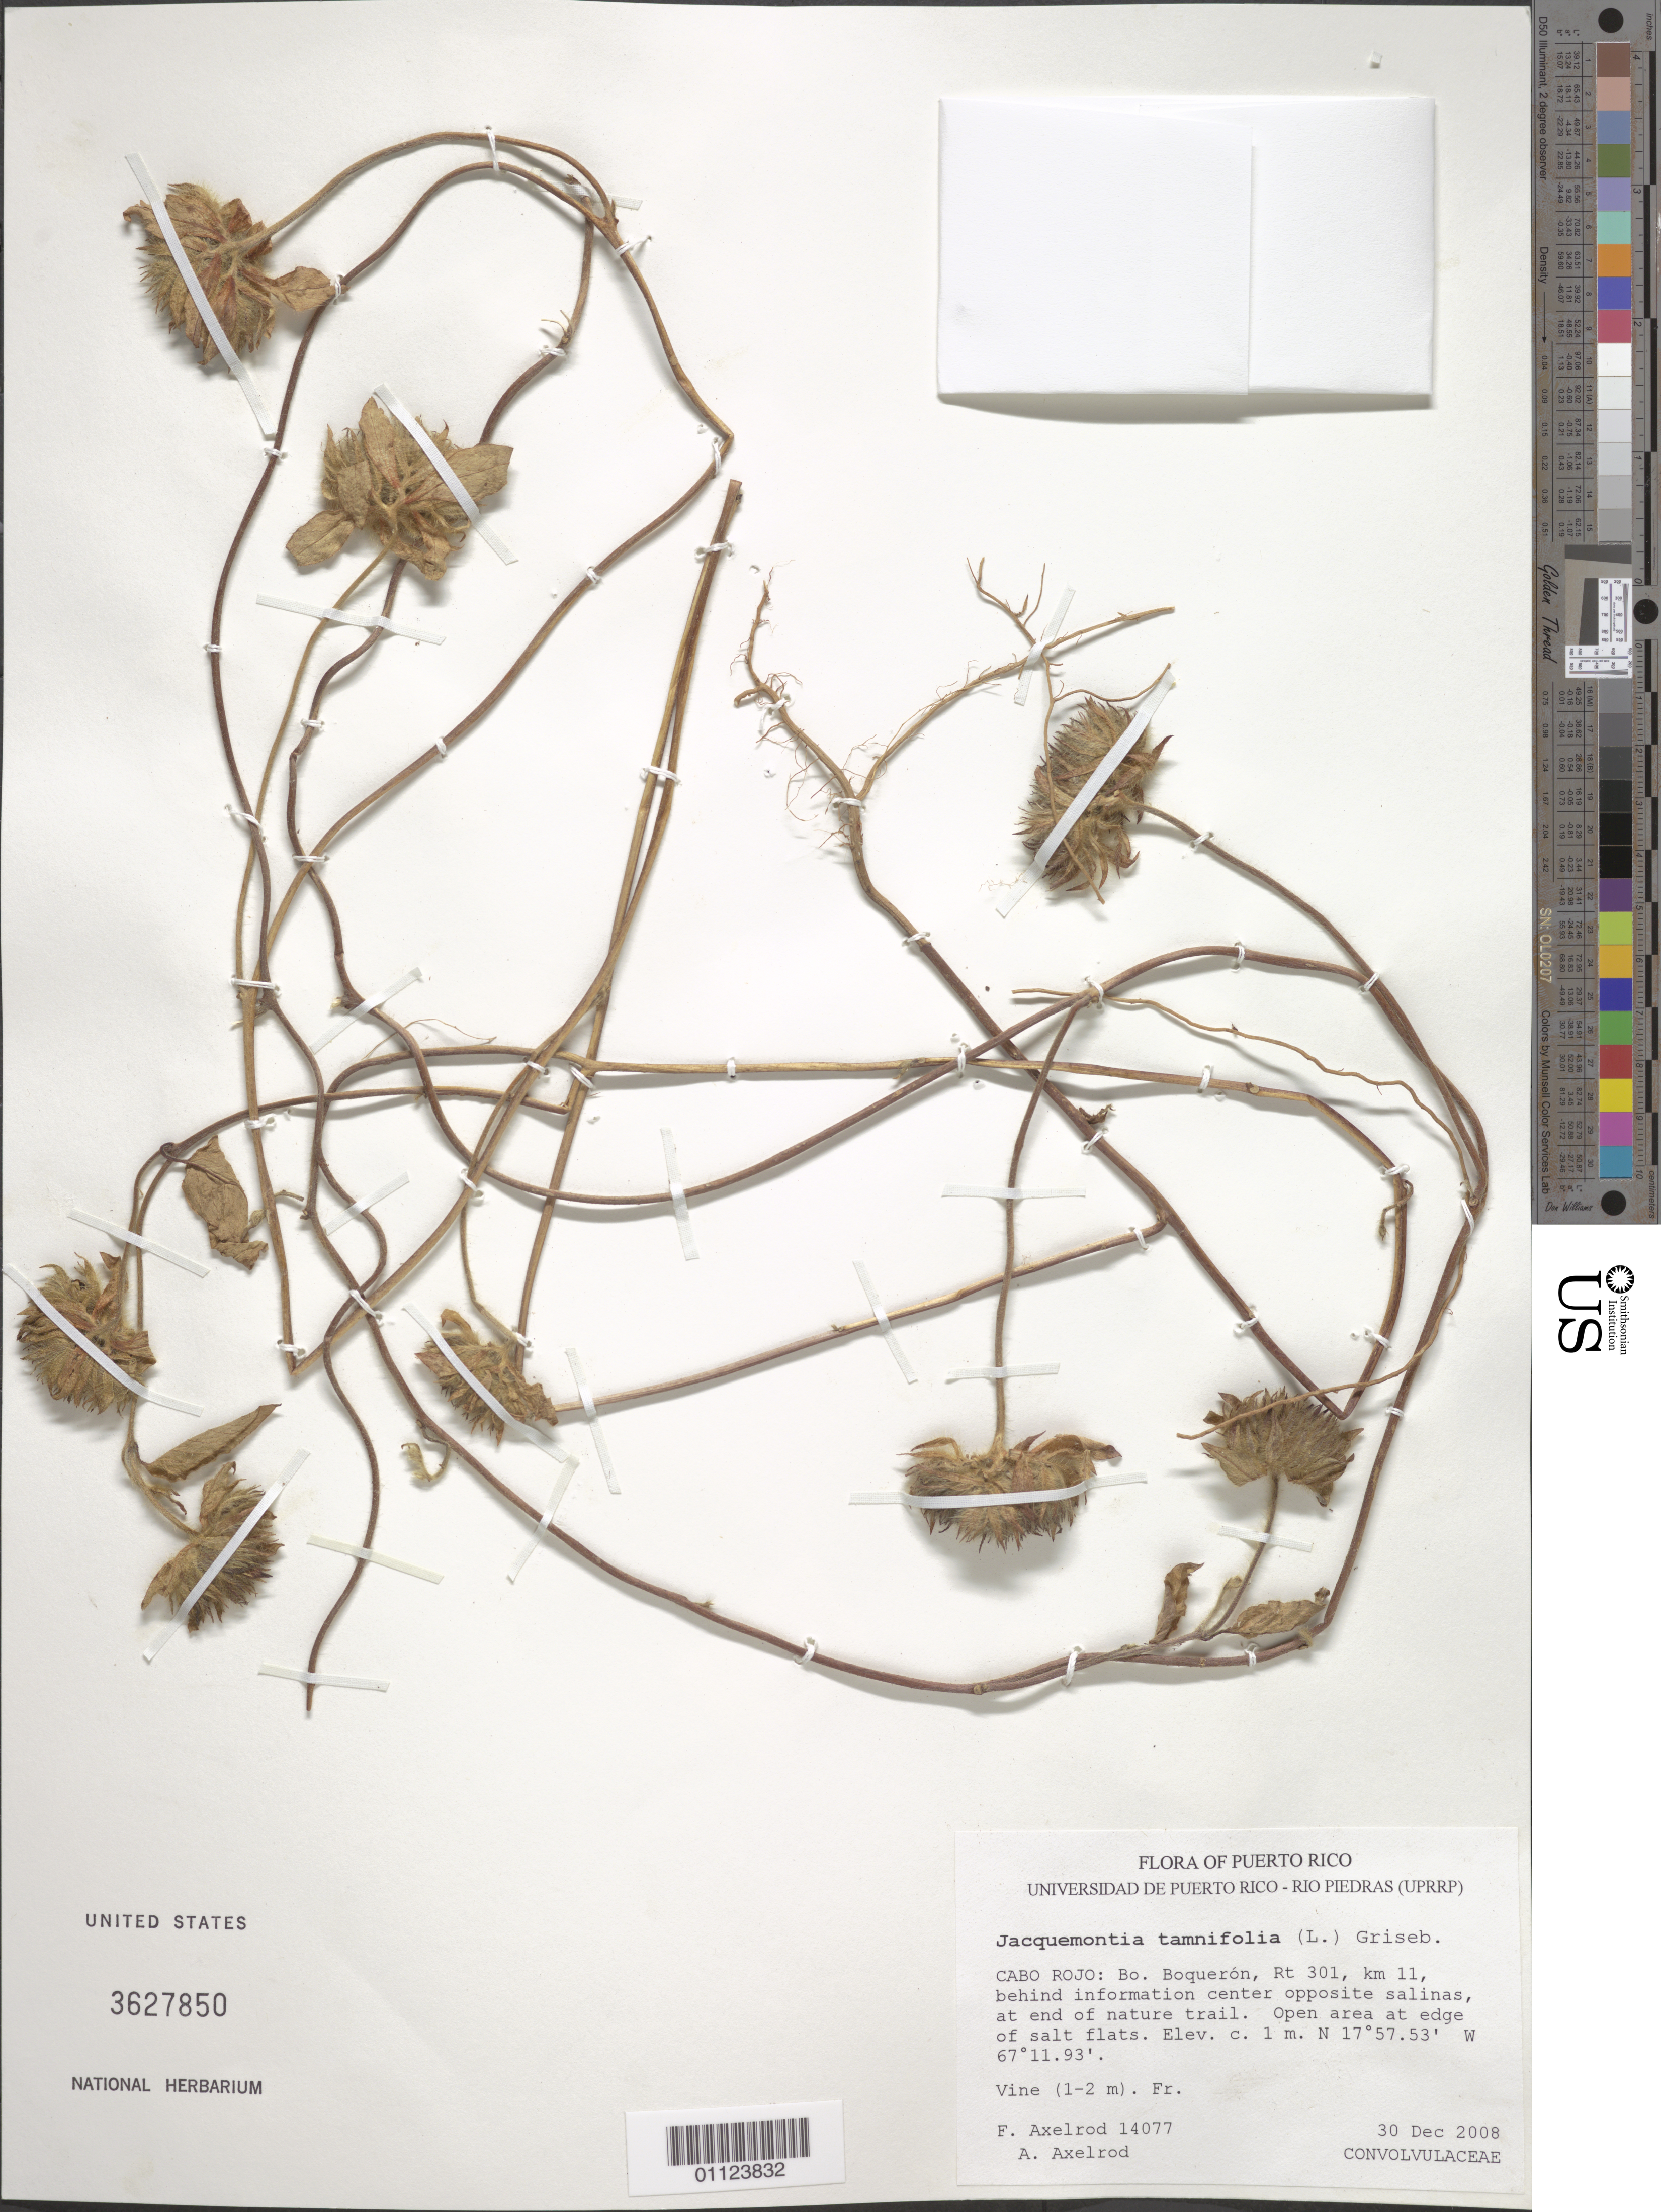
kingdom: Plantae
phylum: Tracheophyta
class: Magnoliopsida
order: Solanales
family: Convolvulaceae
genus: Jacquemontia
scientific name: Jacquemontia tamnifolia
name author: (L.) Griseb.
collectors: F. S. Axelrod & A. Axelrod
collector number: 14077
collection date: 2008-12-30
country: Puerto Rico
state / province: Lajas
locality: Bo. Boquerón, Rt. 301, km 11, behind information center opposite salinas, at end of nature trail.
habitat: Open area at edge of salt flats.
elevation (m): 20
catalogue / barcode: US 3627850